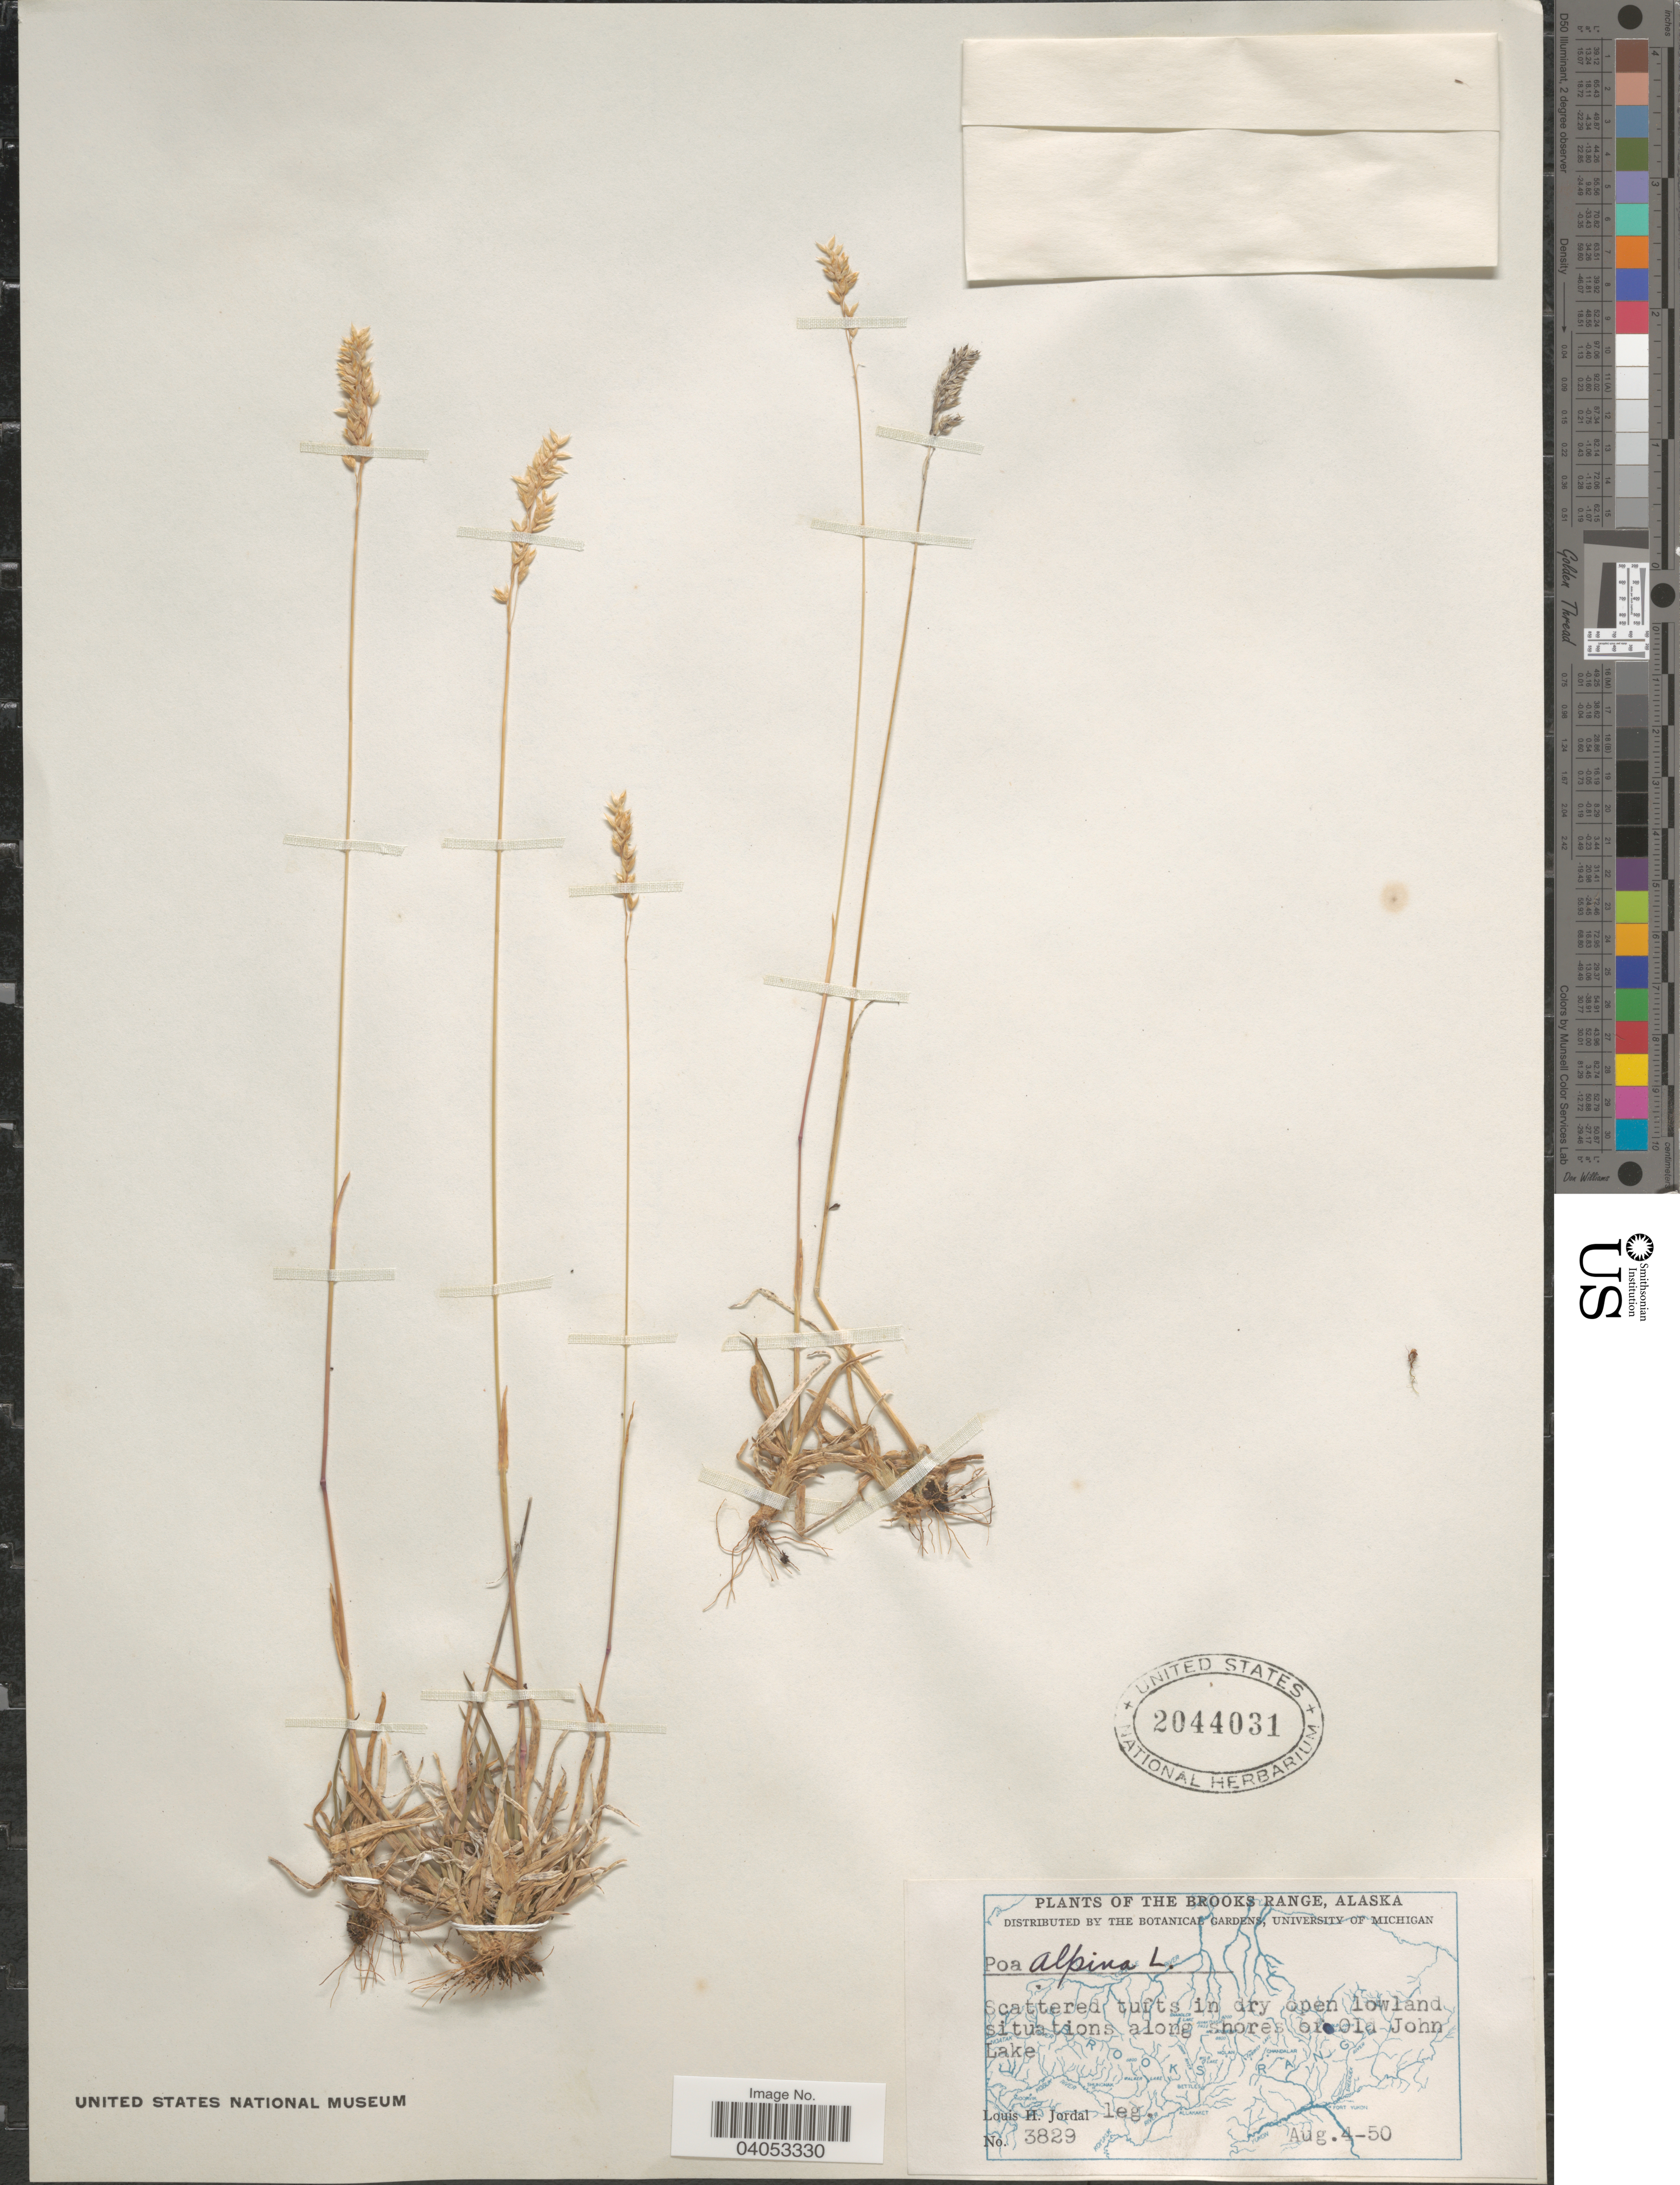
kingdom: Plantae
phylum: Tracheophyta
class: Liliopsida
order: Poales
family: Poaceae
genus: Poa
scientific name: Poa alpina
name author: L.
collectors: L. Jordal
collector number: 3829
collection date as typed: Transcribed d/m/y: 4/8/50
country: United States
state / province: Alaska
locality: Brooks Range. In dry open lowland situations along shores of Old John Lake.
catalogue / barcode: US 2044031